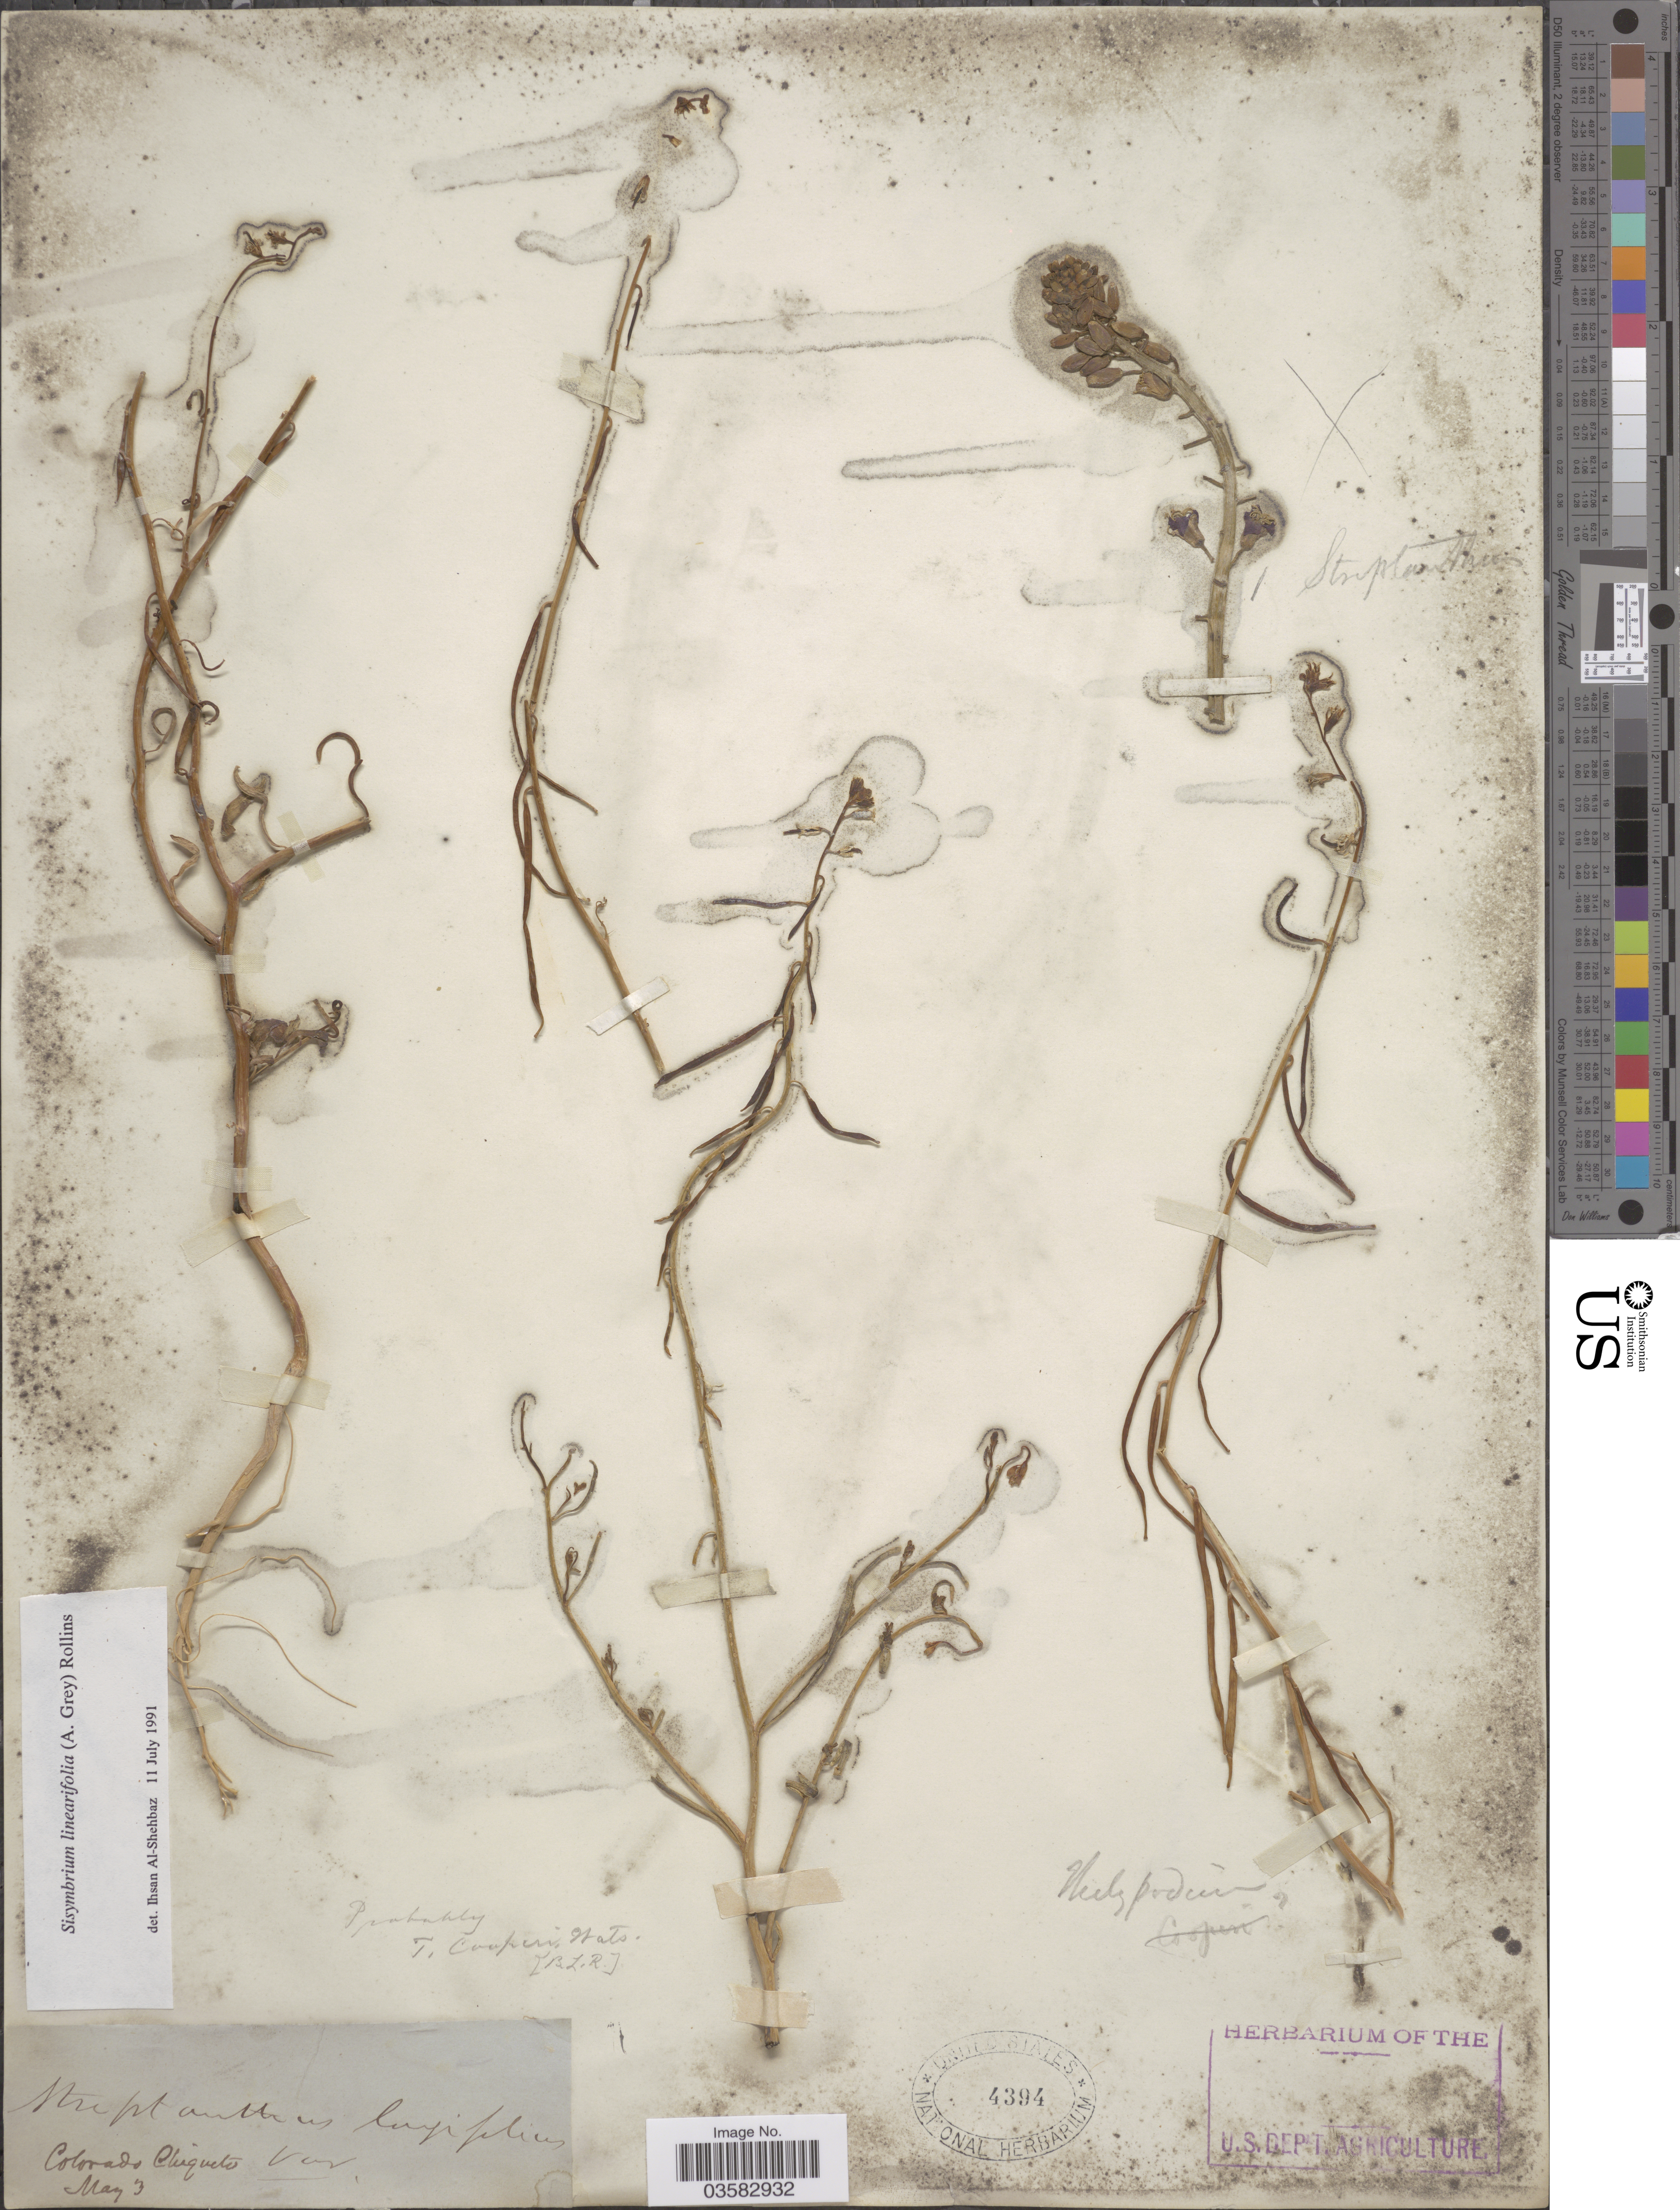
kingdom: Plantae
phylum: Tracheophyta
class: Magnoliopsida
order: Brassicales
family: Brassicaceae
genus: Sisymbrium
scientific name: Sisymbrium linearifolium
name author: (A. Gray) Payson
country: United States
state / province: Colorado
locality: Chiquito.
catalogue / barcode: US 4394